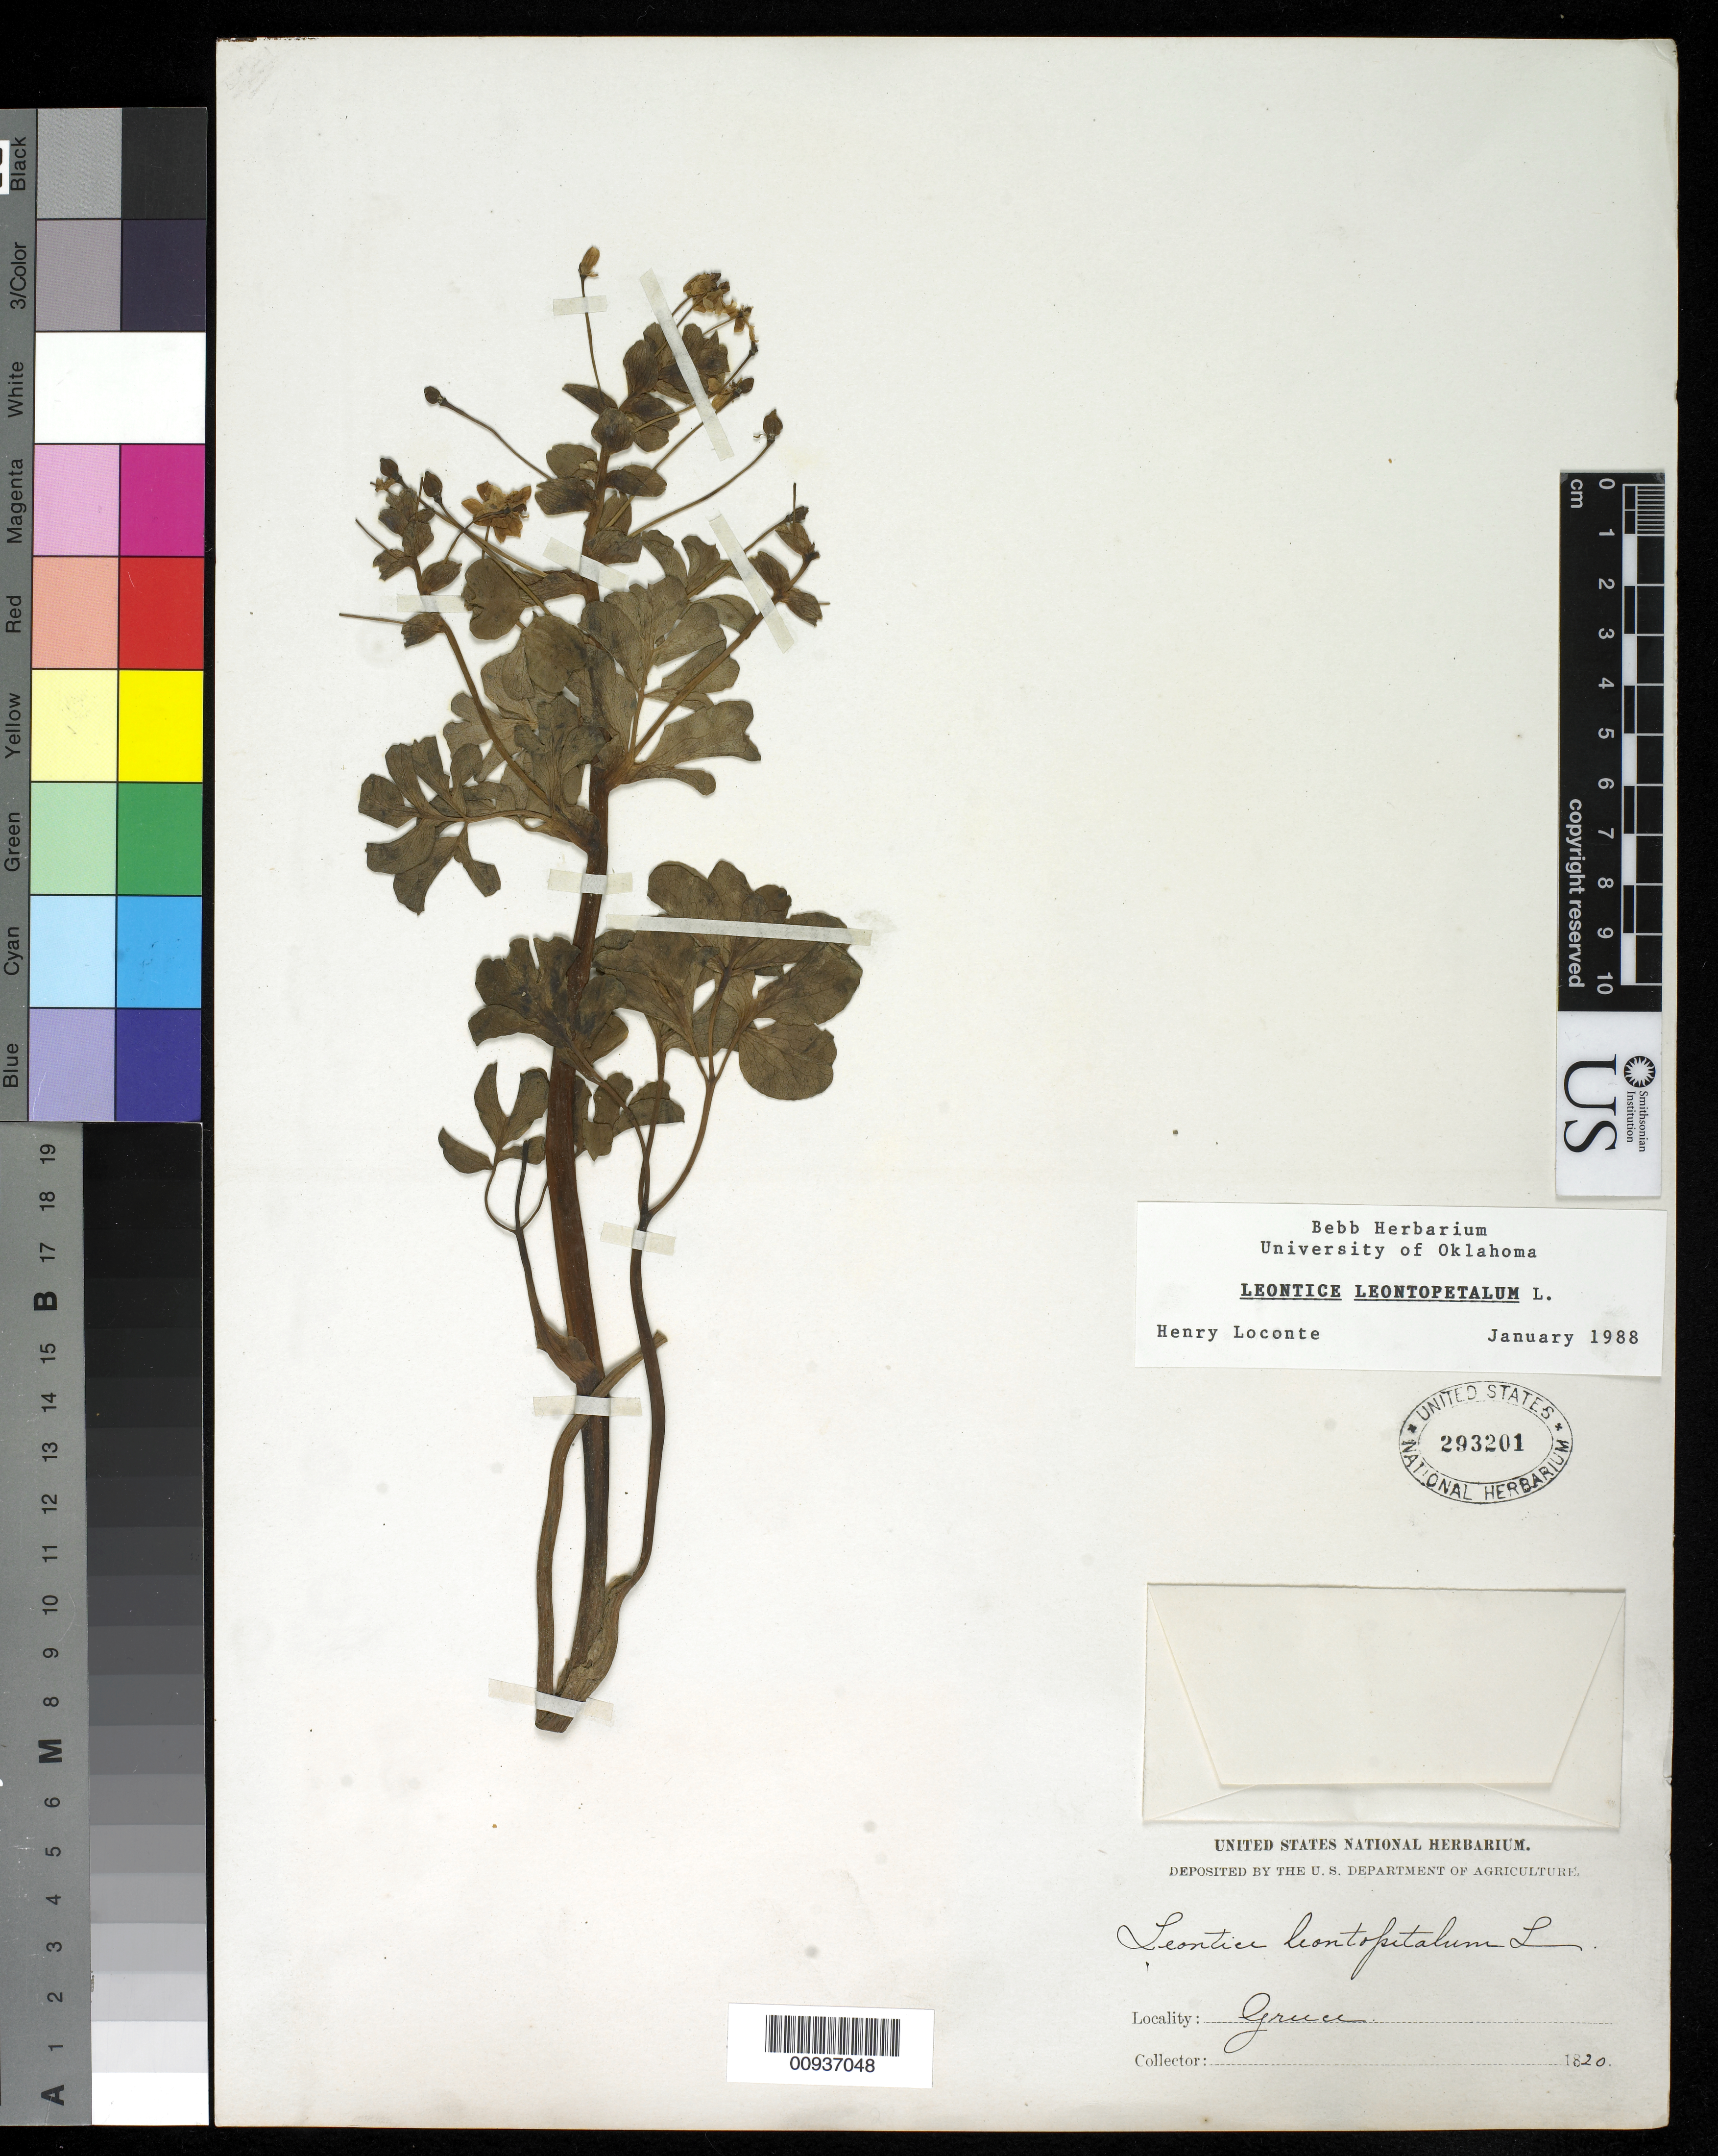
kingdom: Plantae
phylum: Tracheophyta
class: Magnoliopsida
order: Ranunculales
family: Berberidaceae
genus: Leontice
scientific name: Leontice leontopetalum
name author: L.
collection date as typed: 1820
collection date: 1820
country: Greece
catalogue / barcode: US 293201